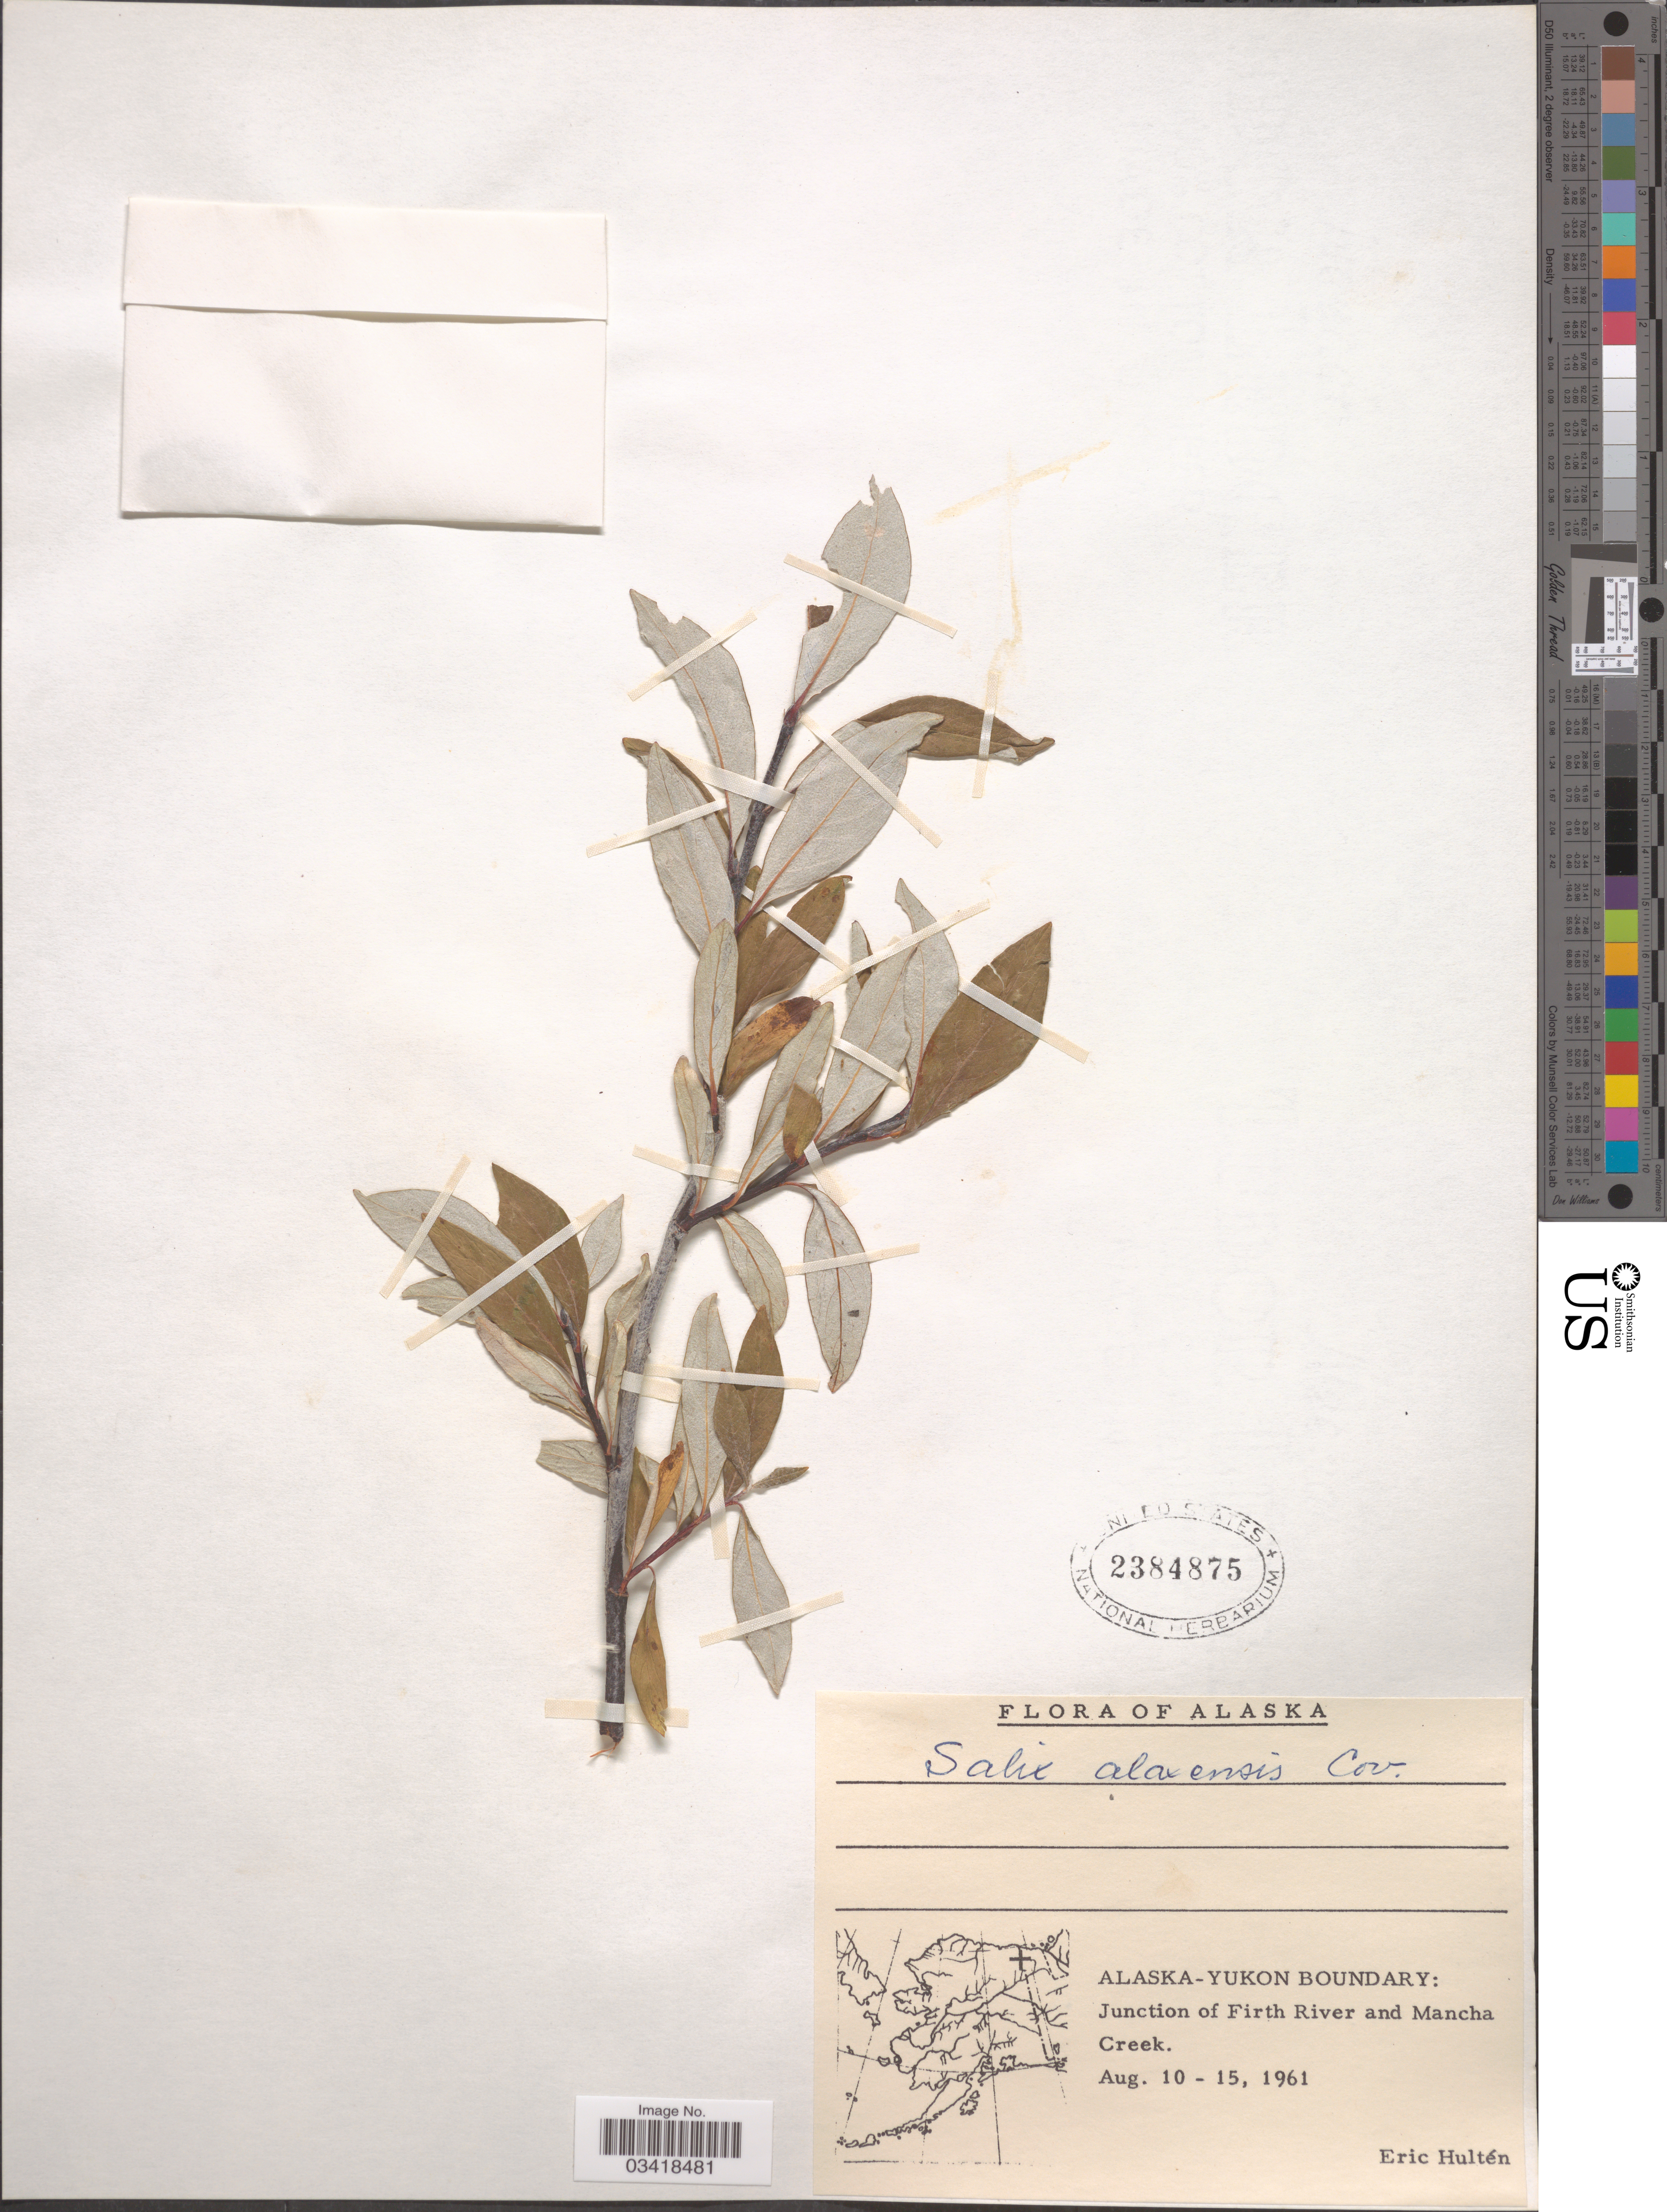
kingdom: Plantae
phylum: Tracheophyta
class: Magnoliopsida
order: Malpighiales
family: Salicaceae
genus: Salix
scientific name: Salix alaxensis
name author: (Andersson) Coville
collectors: E. G. Hultén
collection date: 1961-08-10/1961-08-15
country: United States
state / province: Alaska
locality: Alaska-Yukon Boundary: Junction of Firth River and Mancha Creek.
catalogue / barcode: US 2384875